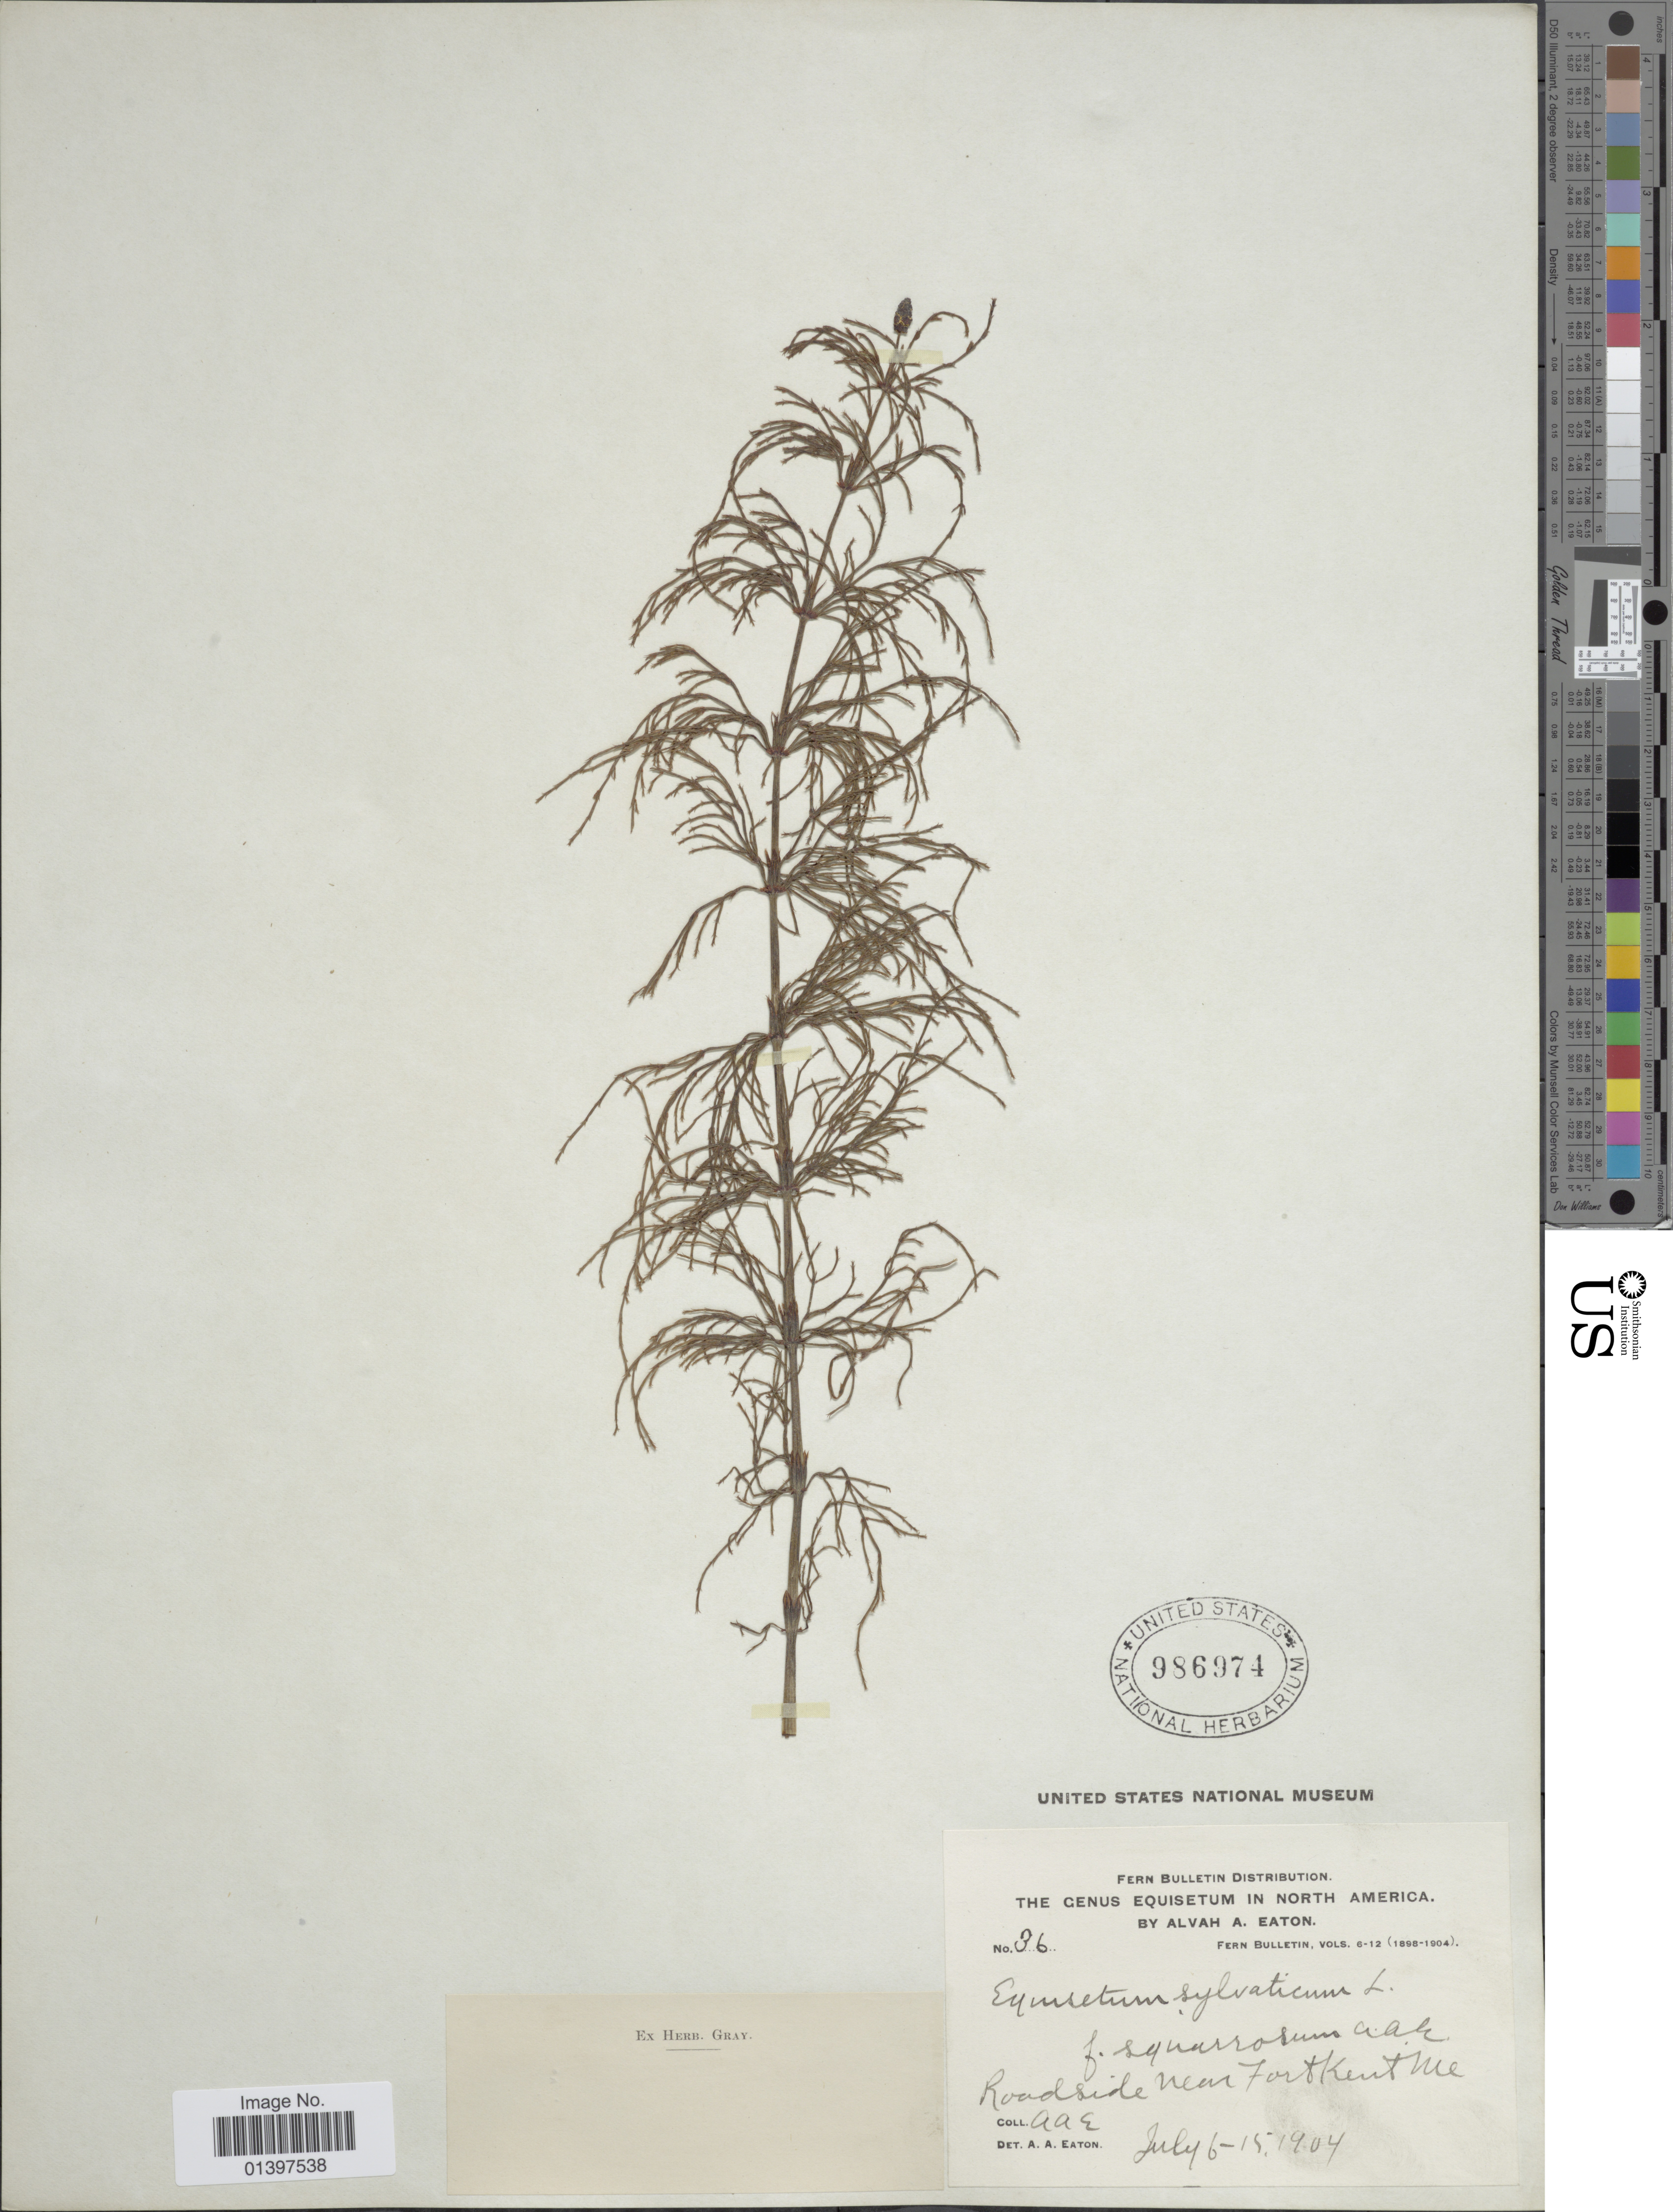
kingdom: Plantae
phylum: Tracheophyta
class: Polypodiopsida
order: Equisetales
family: Equisetaceae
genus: Equisetum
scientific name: Equisetum sylvaticum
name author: L.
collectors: A. A. Eaton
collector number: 86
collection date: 1904-07-06/1904-07-15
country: United States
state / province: Maine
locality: Roadside near Fort Kent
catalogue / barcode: US 986974